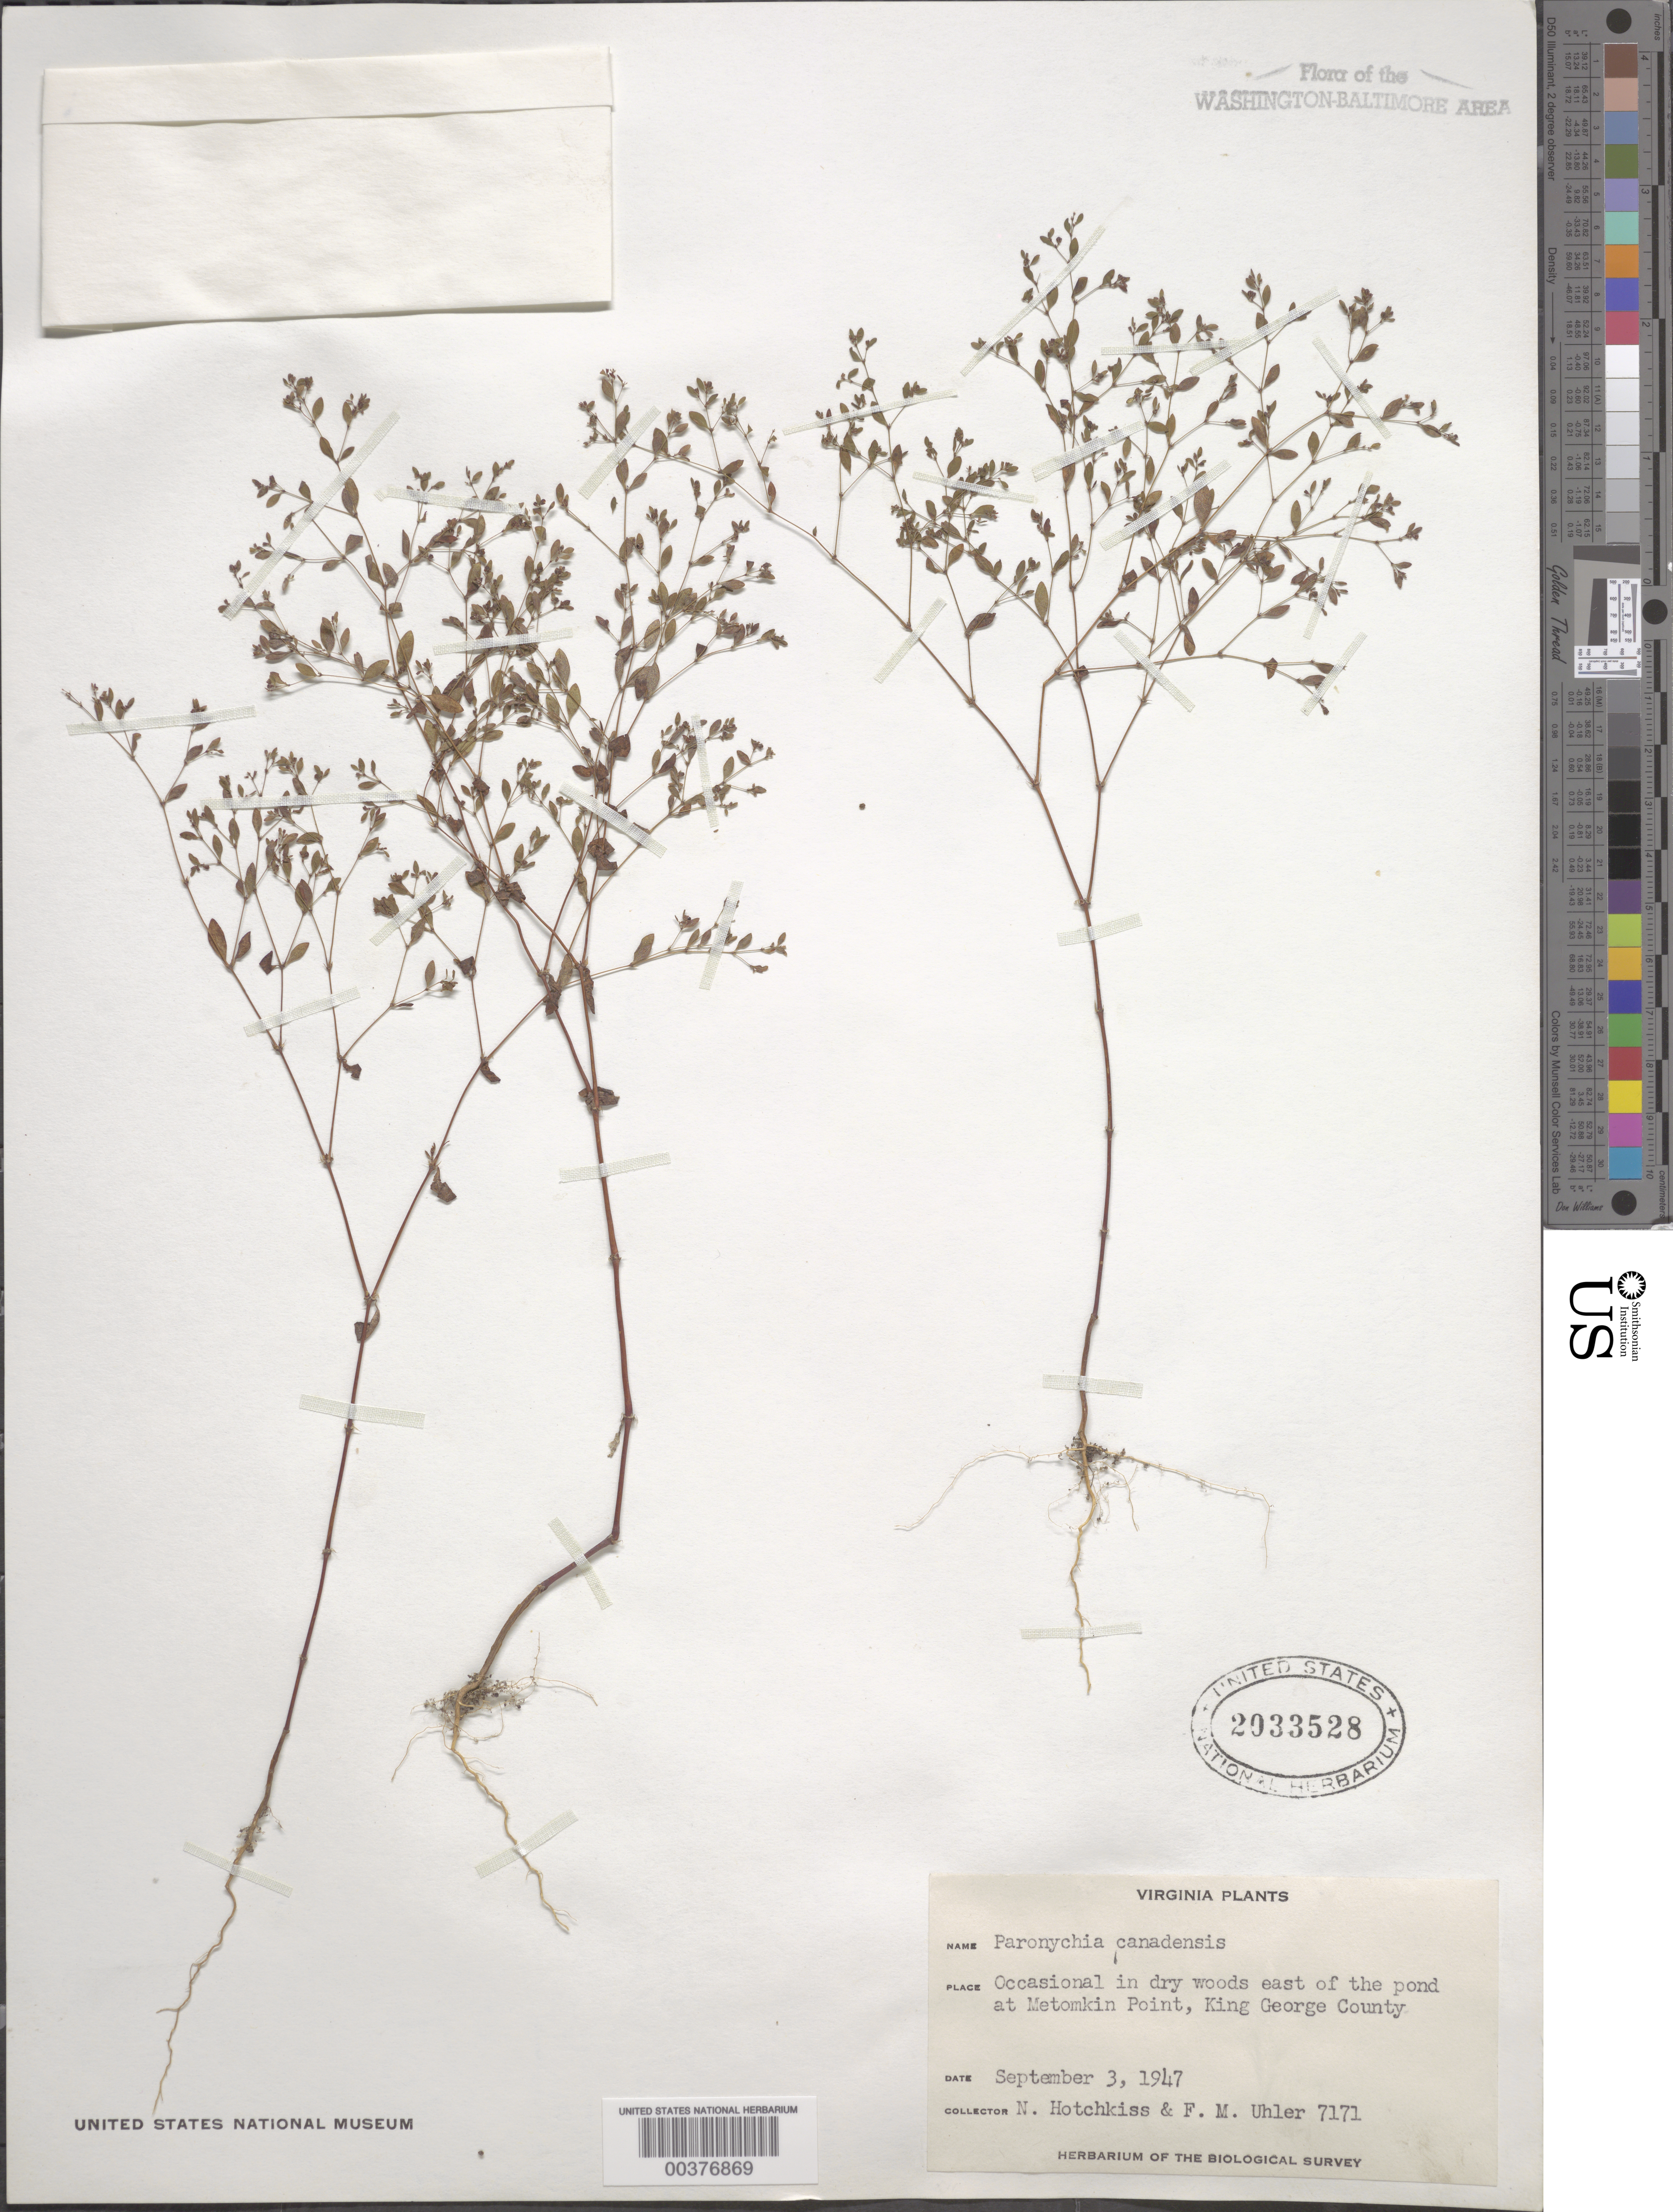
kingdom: Plantae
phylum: Tracheophyta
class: Magnoliopsida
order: Caryophyllales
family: Caryophyllaceae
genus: Paronychia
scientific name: Paronychia canadensis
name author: (L.) Alph. Wood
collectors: N. Hotchkiss & F. M. Uhler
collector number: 7171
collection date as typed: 03 Sep 1947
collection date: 1947-09-03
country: United States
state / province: Virginia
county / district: King George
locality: Metomkin Point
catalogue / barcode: US 2033528